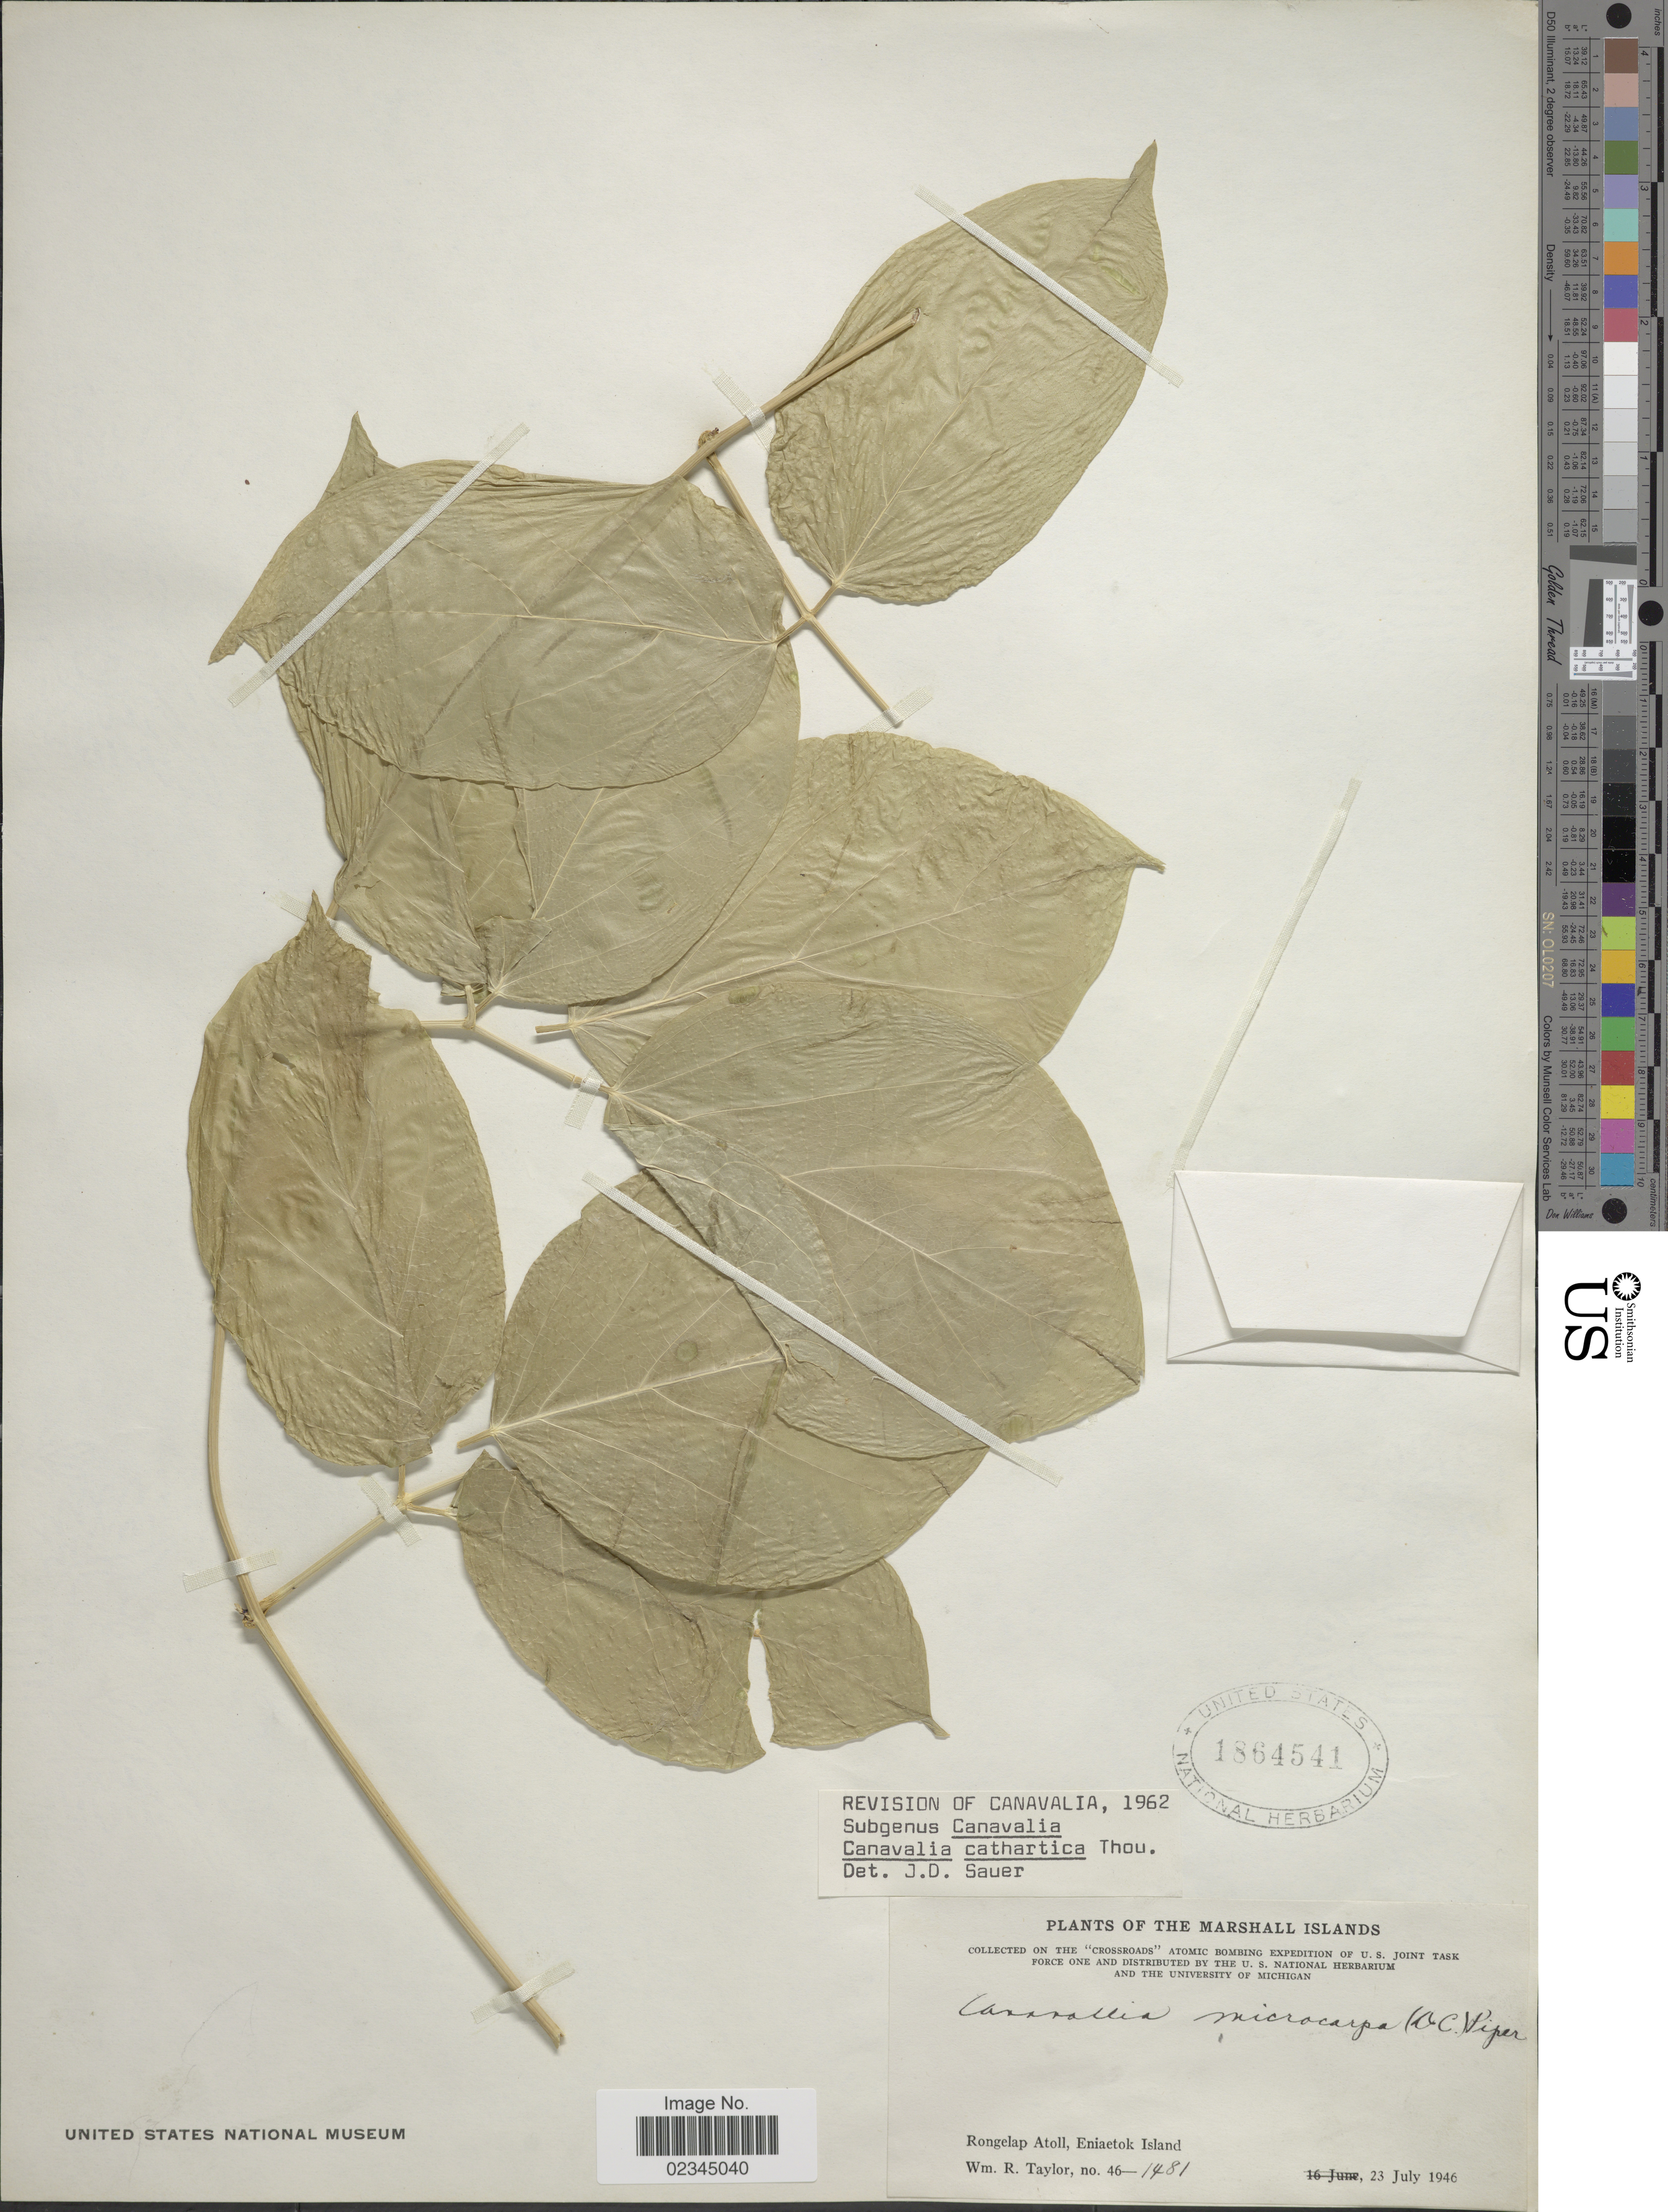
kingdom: Plantae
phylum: Tracheophyta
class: Magnoliopsida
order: Fabales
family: Fabaceae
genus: Canavalia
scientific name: Canavalia cathartica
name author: Thouars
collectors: W. R. Taylor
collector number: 46-1481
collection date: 1946-07-23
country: Marshall Islands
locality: Rongelap Atoll, Eniaetok Island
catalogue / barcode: US 1864541